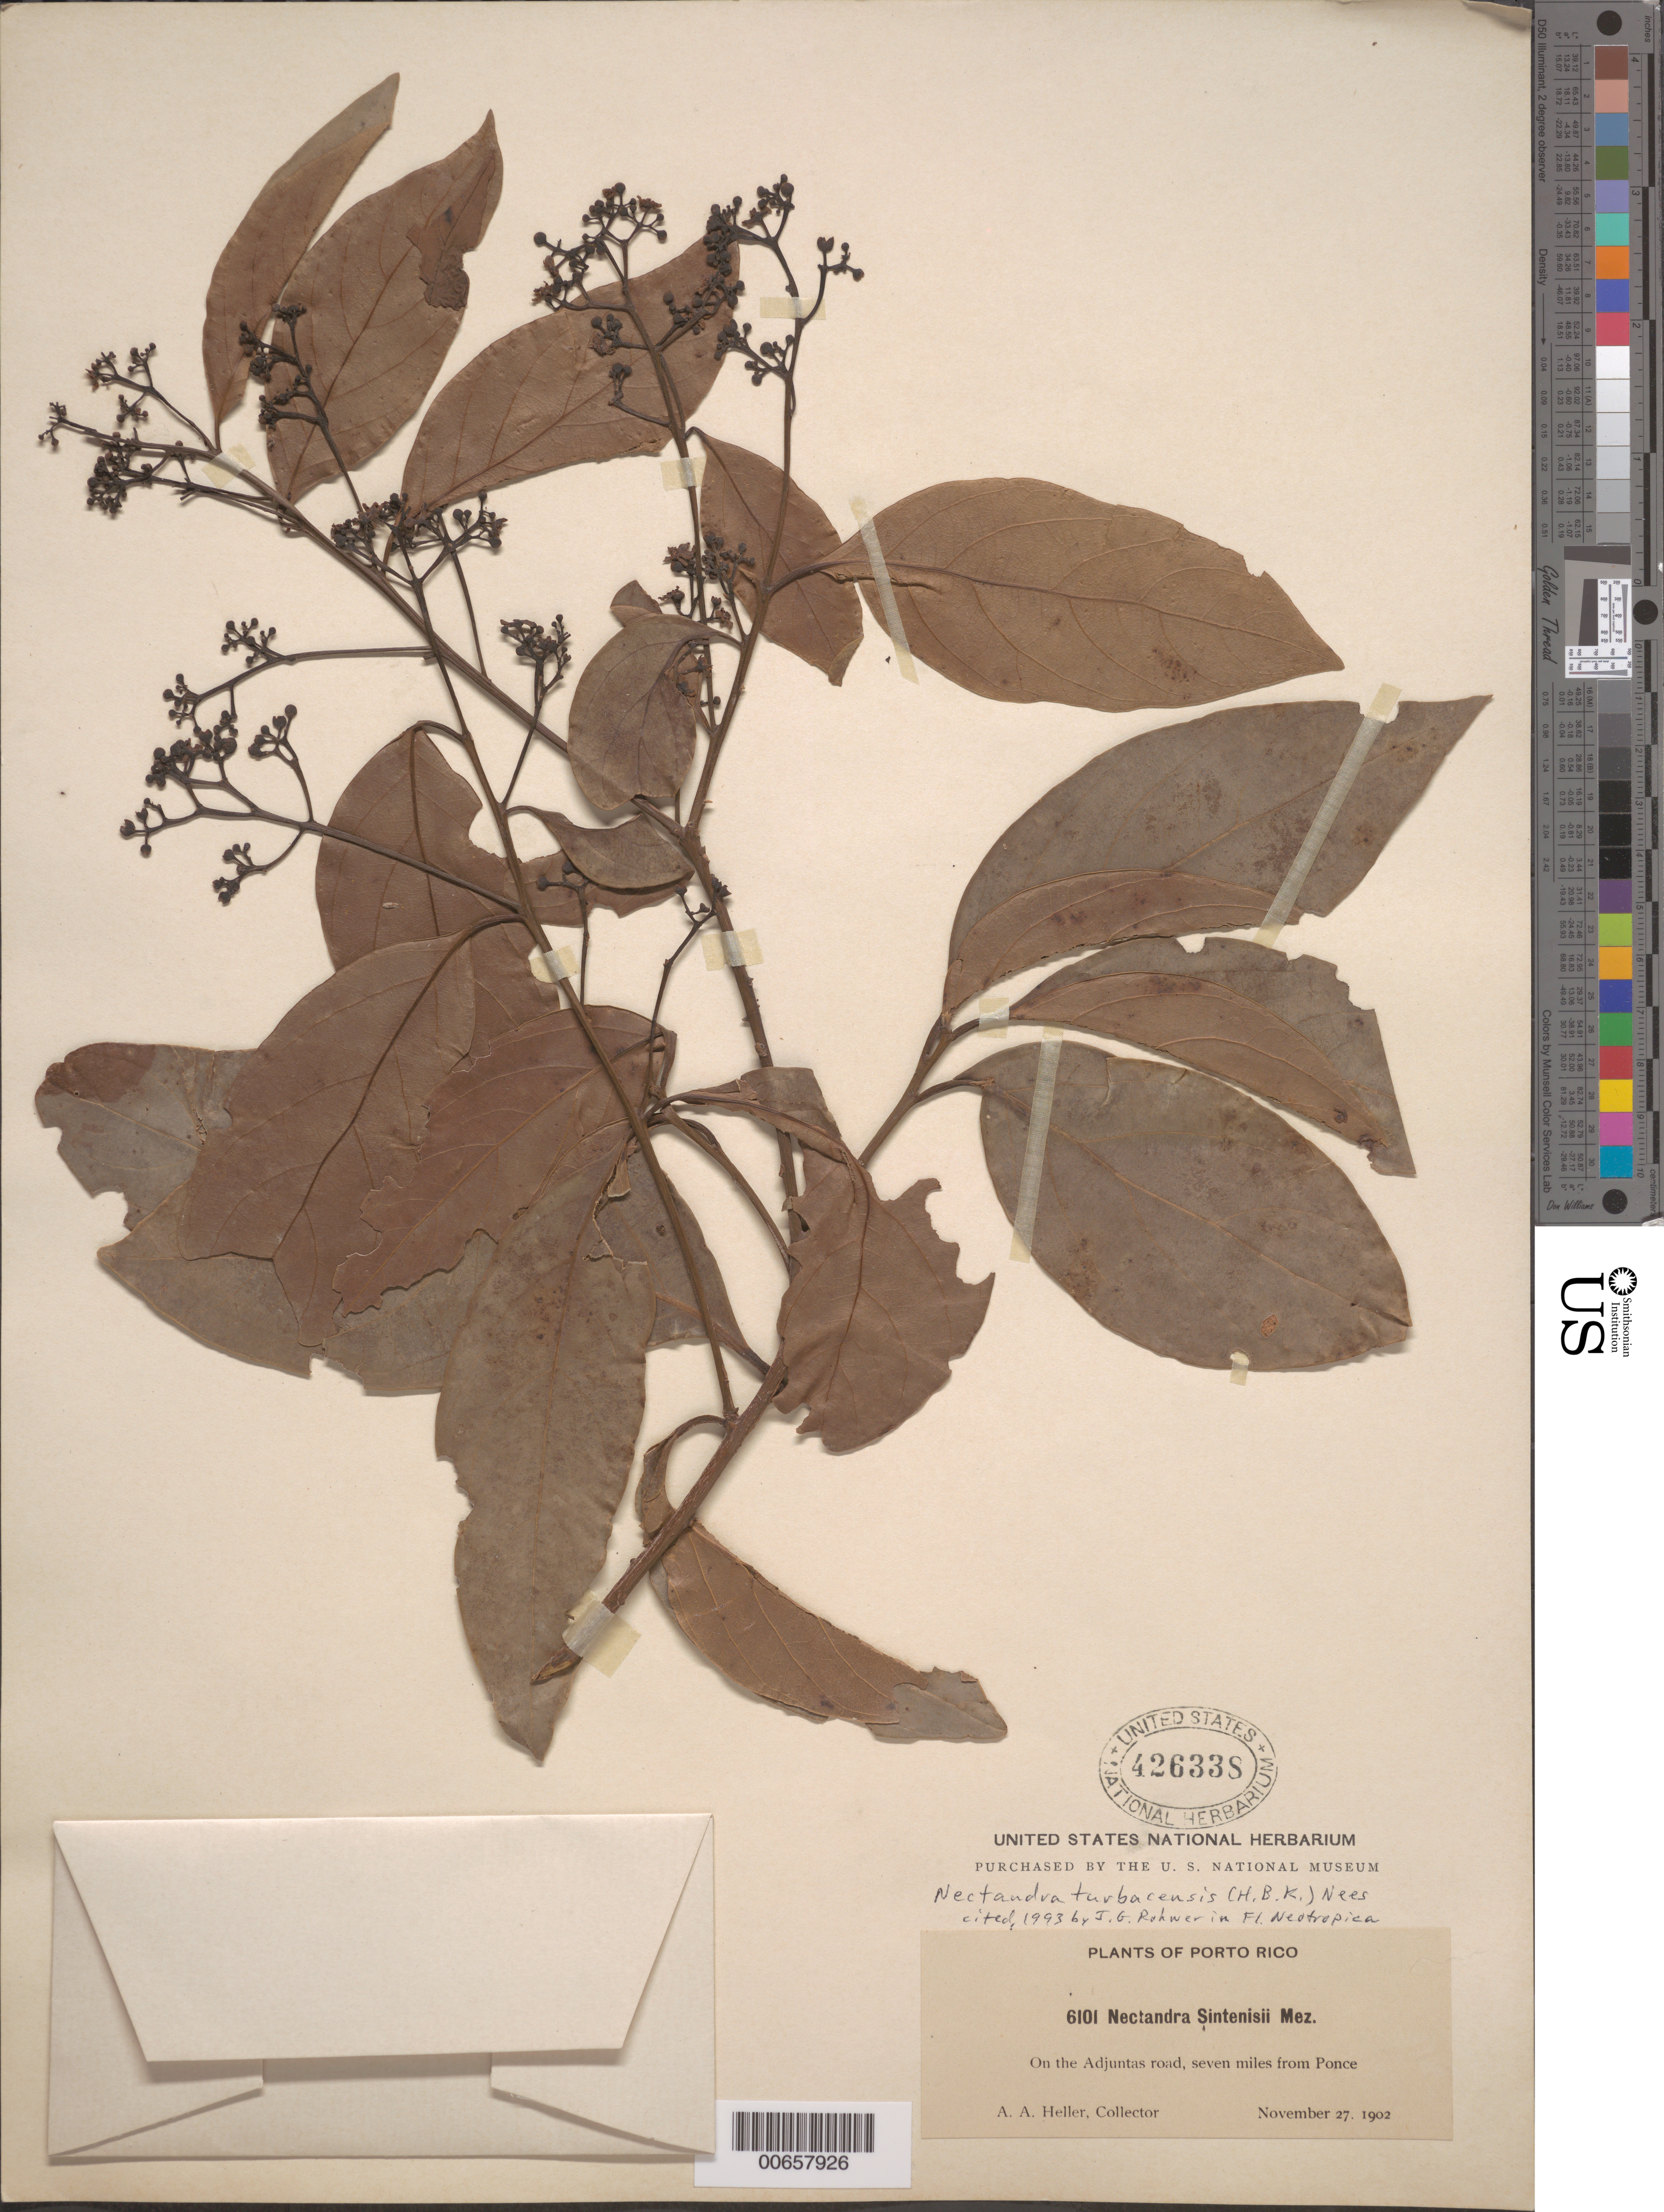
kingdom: Plantae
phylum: Tracheophyta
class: Magnoliopsida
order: Laurales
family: Lauraceae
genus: Nectandra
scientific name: Nectandra turbacensis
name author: (Kunth) Nees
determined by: Rohwer, J. G.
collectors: A. A. Heller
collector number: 6101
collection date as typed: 27 Nov 1902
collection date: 1902-11-27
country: Puerto Rico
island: Greater Antilles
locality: On the Adjuntas Rd, 7 mi from Ponce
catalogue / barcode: US 426338